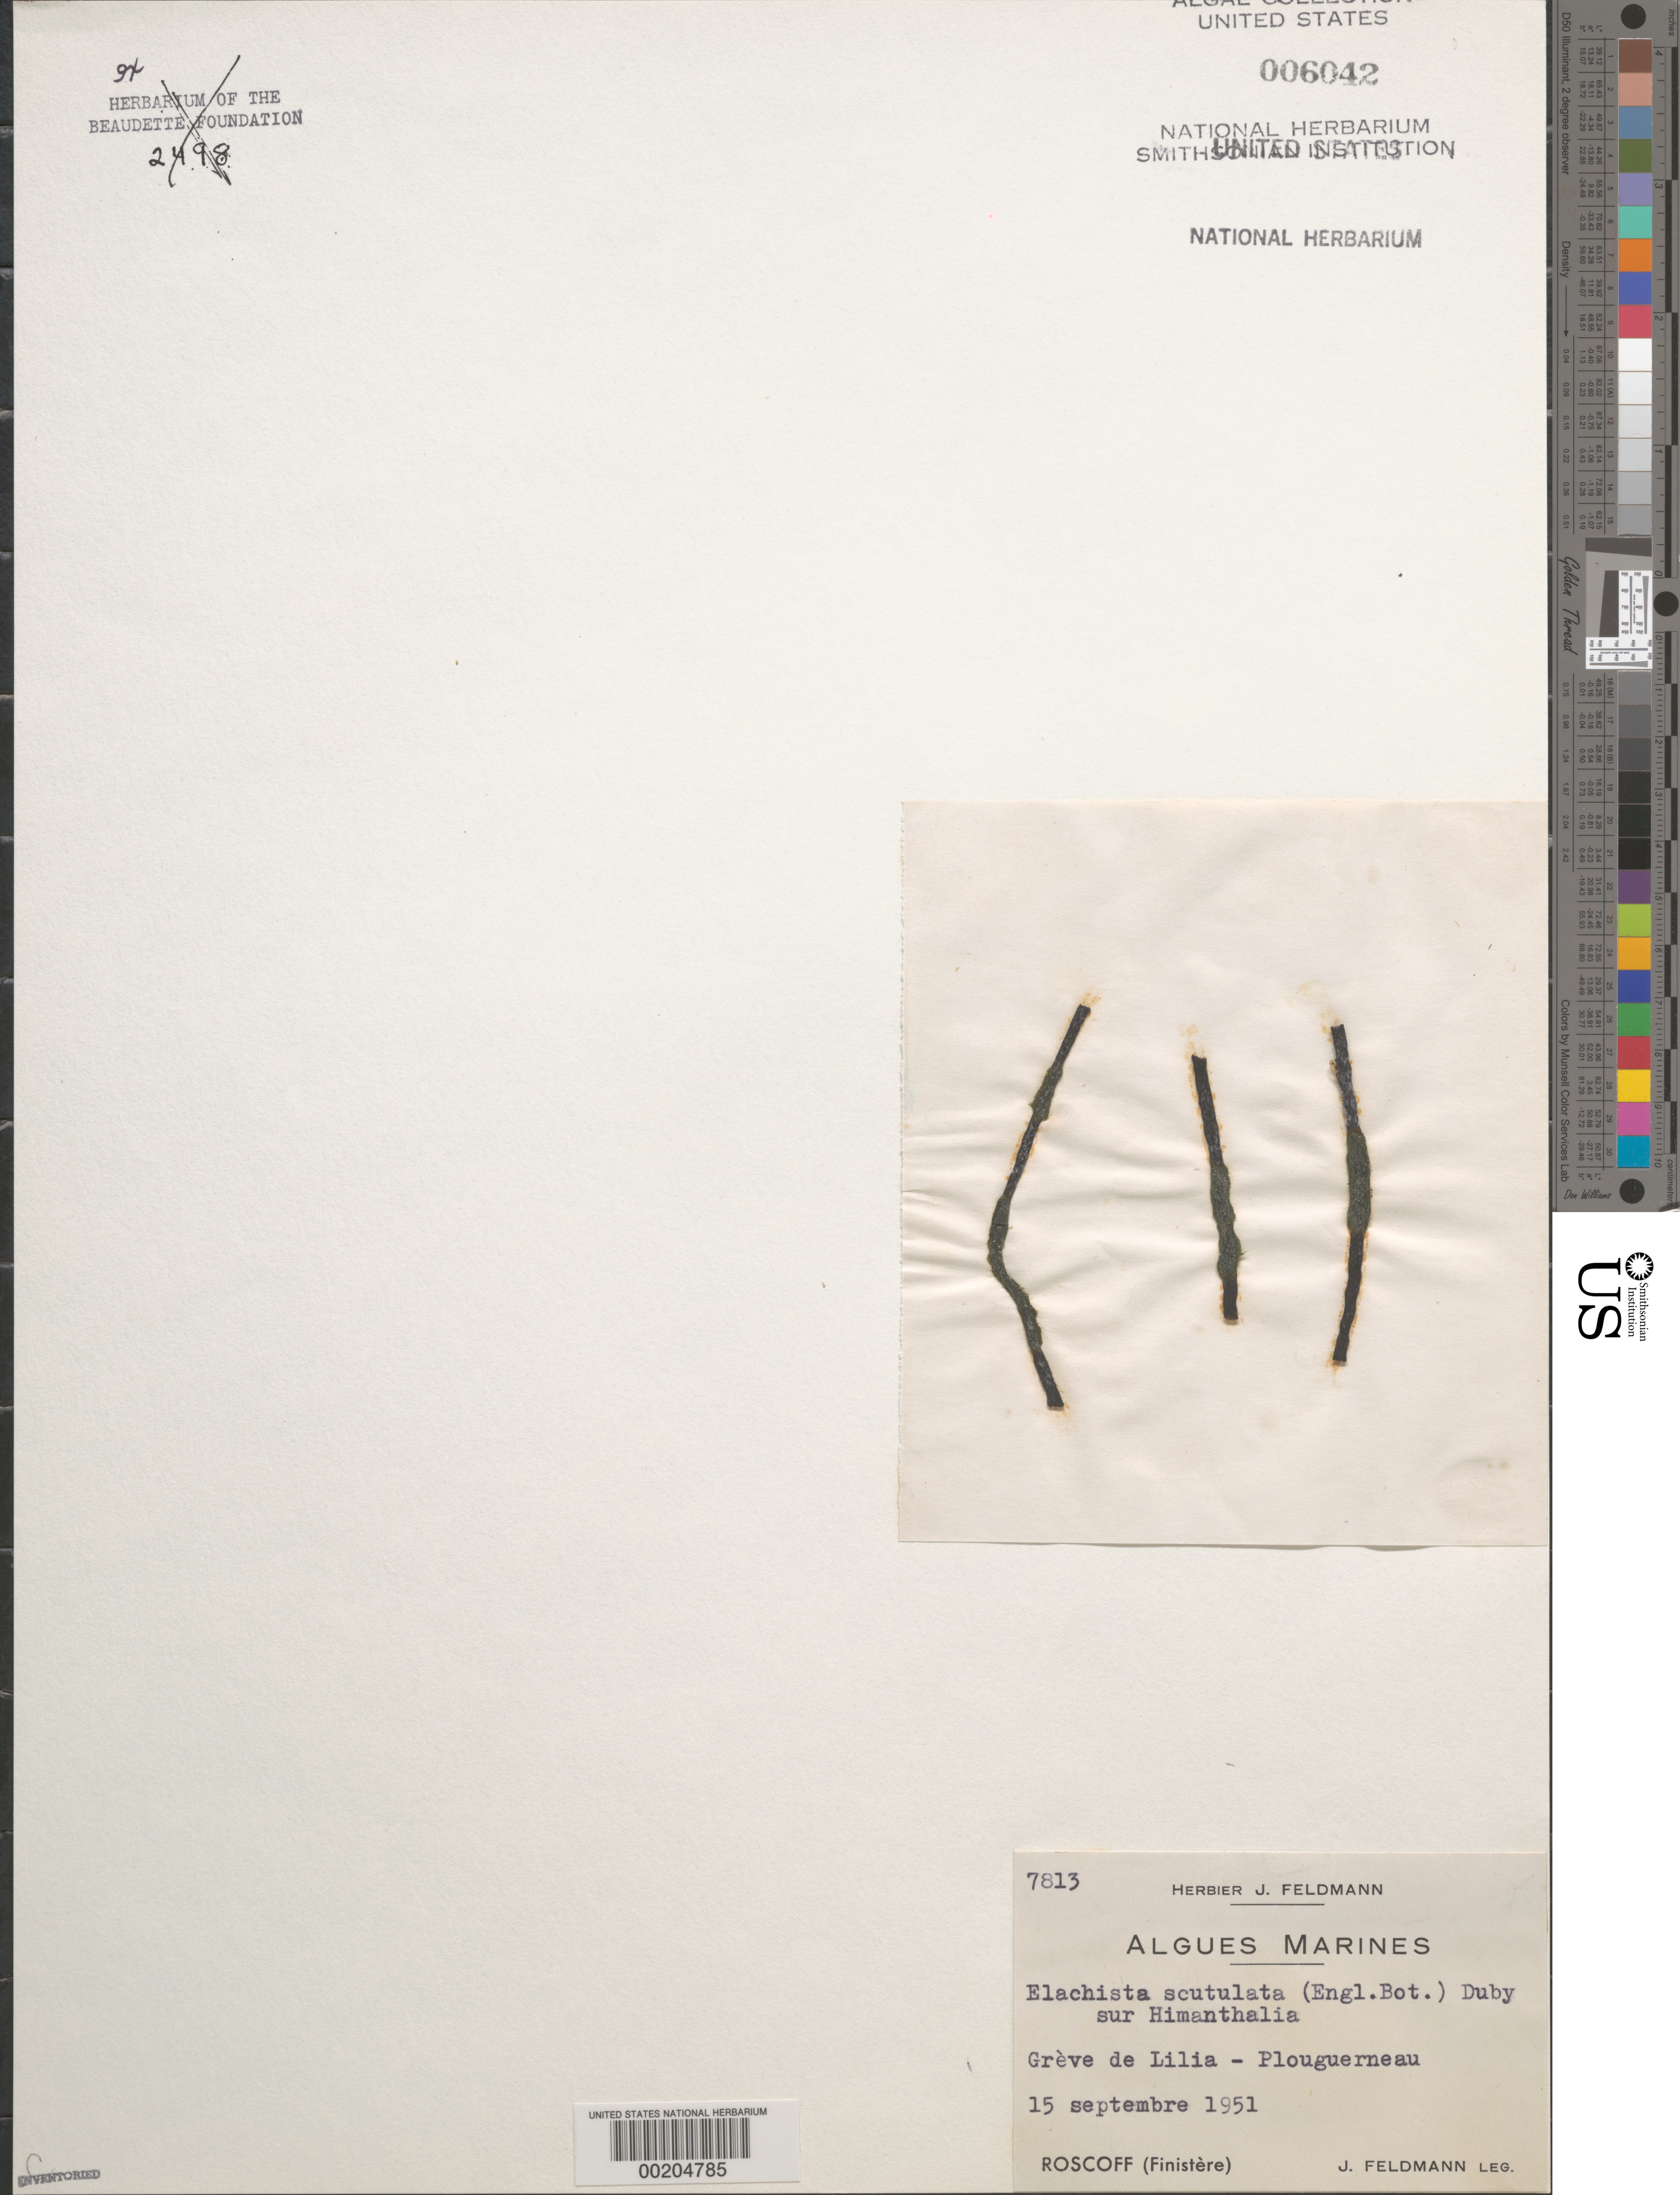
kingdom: Chromista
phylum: Ochrophyta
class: Phaeophyceae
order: Ectocarpales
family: Chordariaceae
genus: Elachista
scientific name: Elachista scutulata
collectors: J. Feldmann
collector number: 7813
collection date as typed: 15 Sep 1951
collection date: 1951-09-15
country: France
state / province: Bretagne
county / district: Finistère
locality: Roscoff, Lilia-Plouguerneau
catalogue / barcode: US 6042